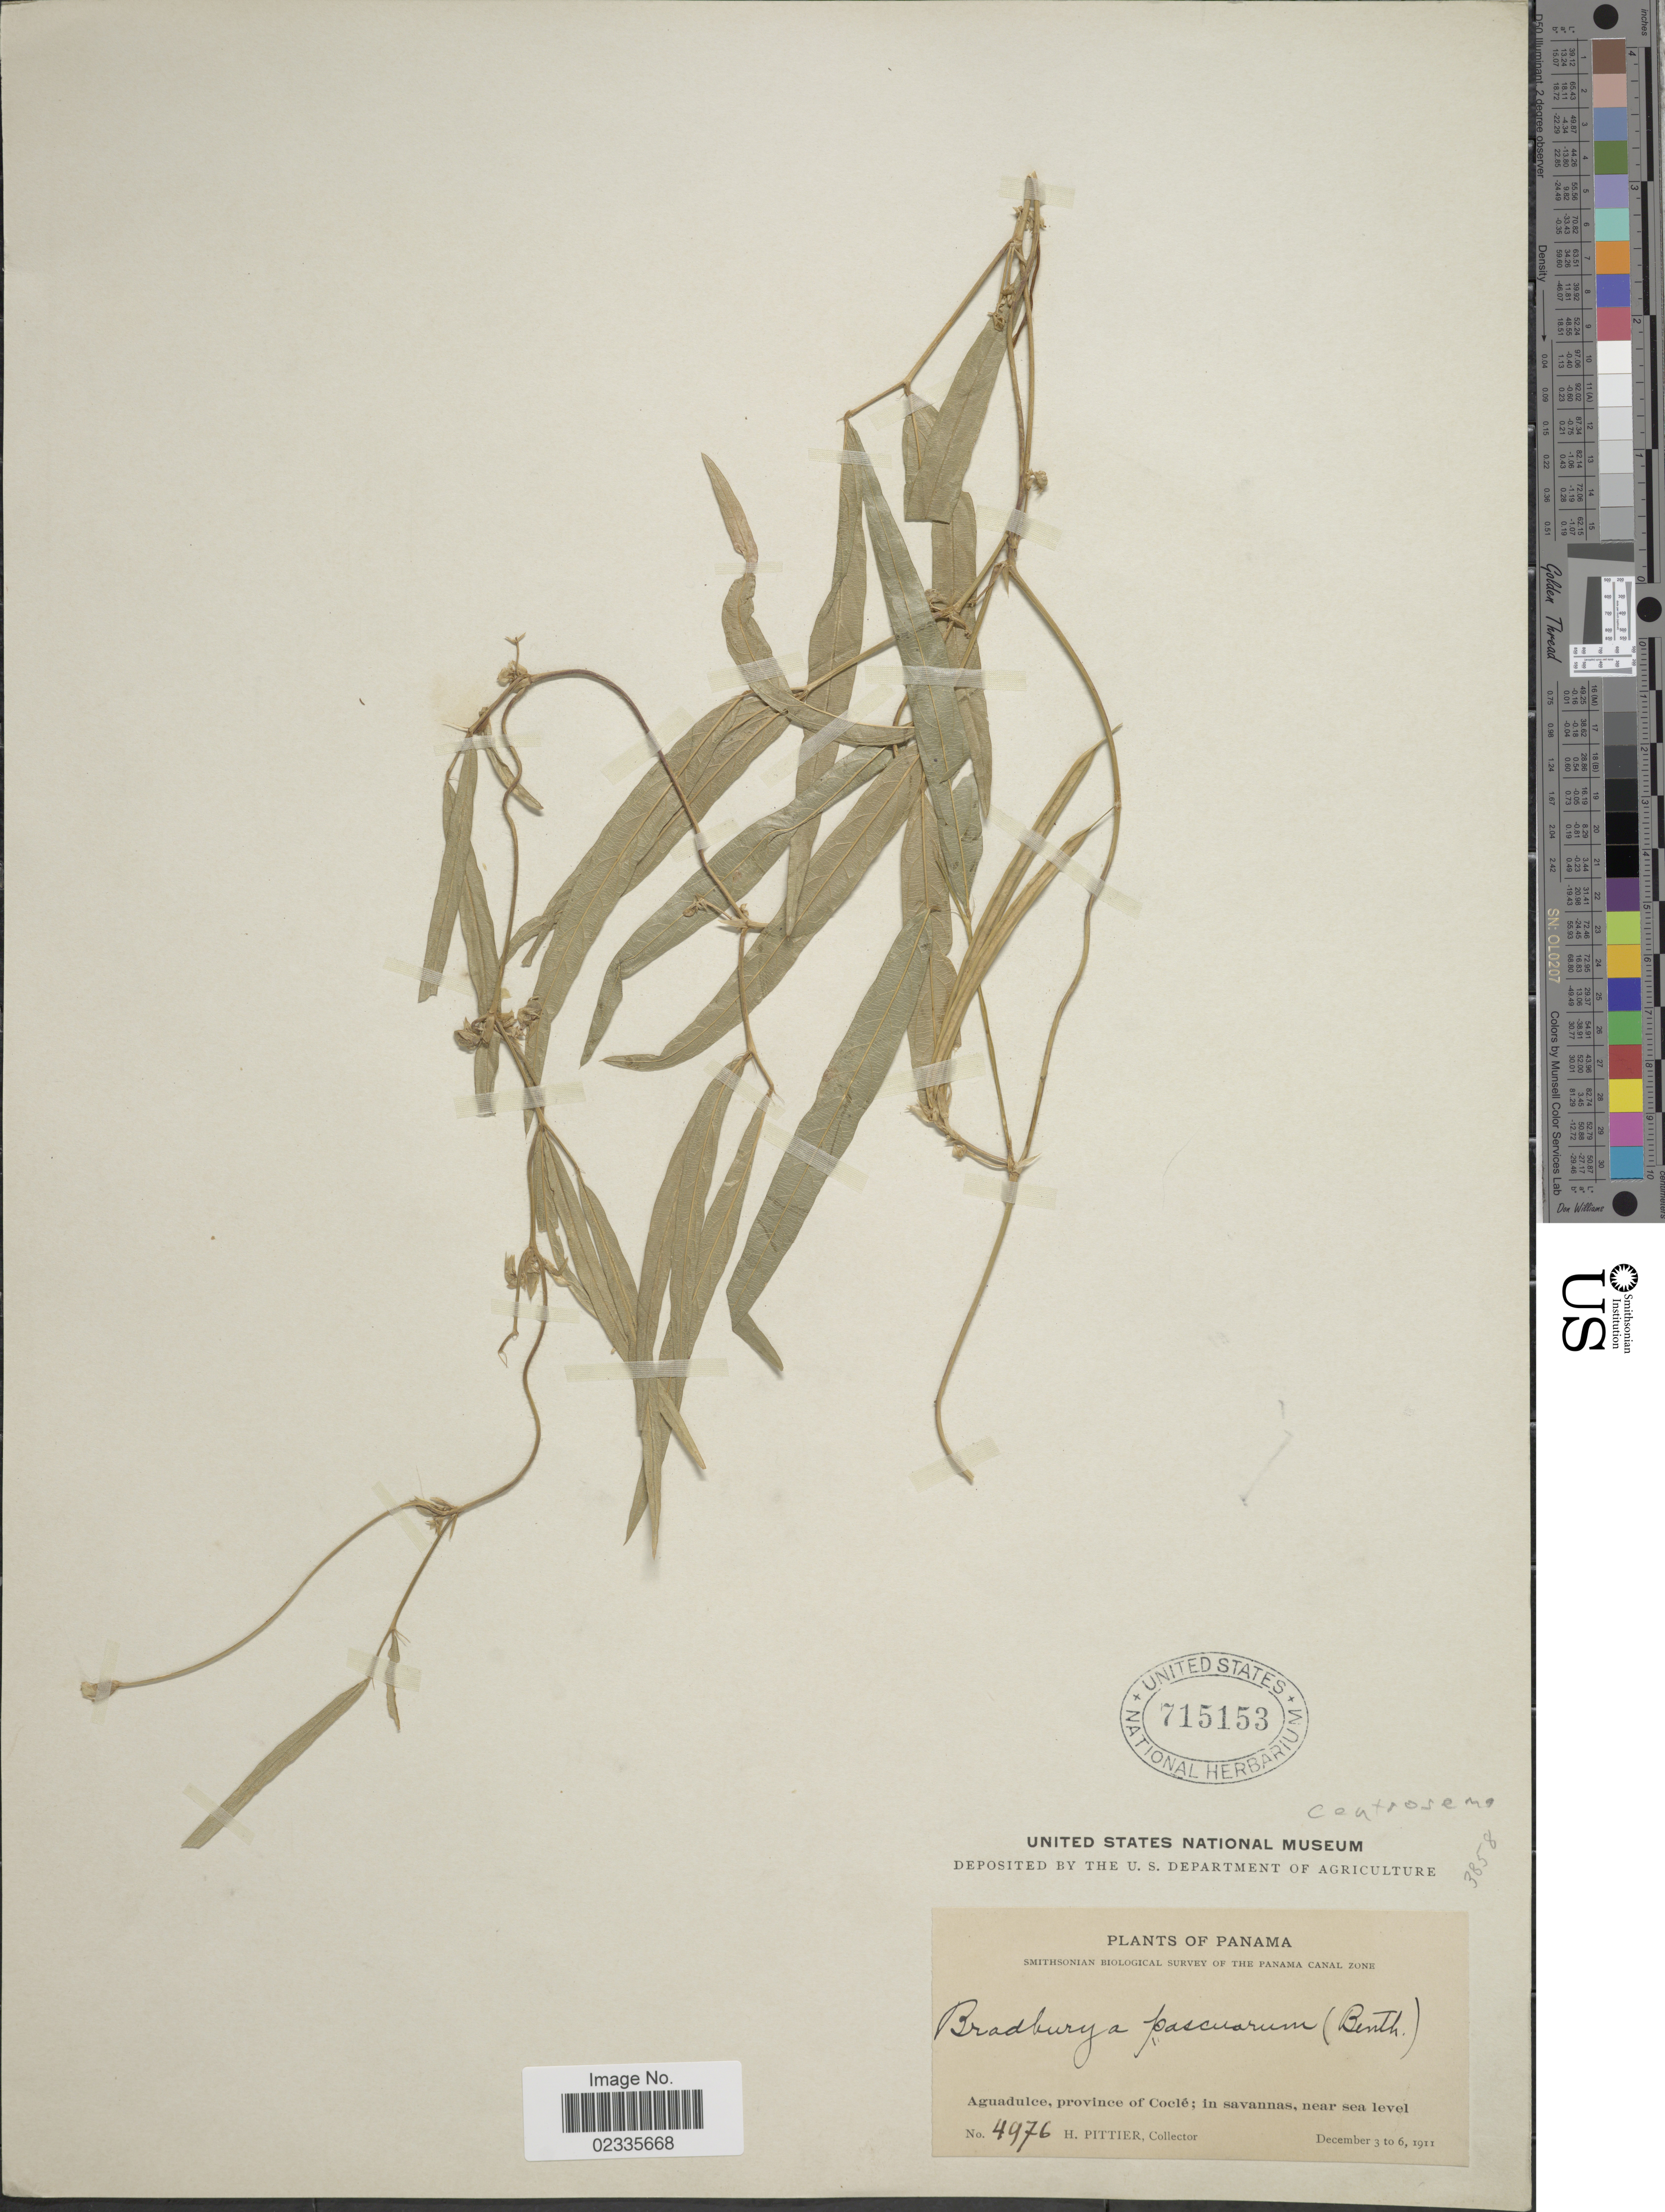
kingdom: Plantae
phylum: Tracheophyta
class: Magnoliopsida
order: Fabales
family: Fabaceae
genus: Centrosema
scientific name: Centrosema sp.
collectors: H. F. Pittier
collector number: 4976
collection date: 1911-12-03/1911-12-06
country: Panama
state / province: Coclé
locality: Aguadulce, province of Cocle; in savannas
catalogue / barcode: US 715153